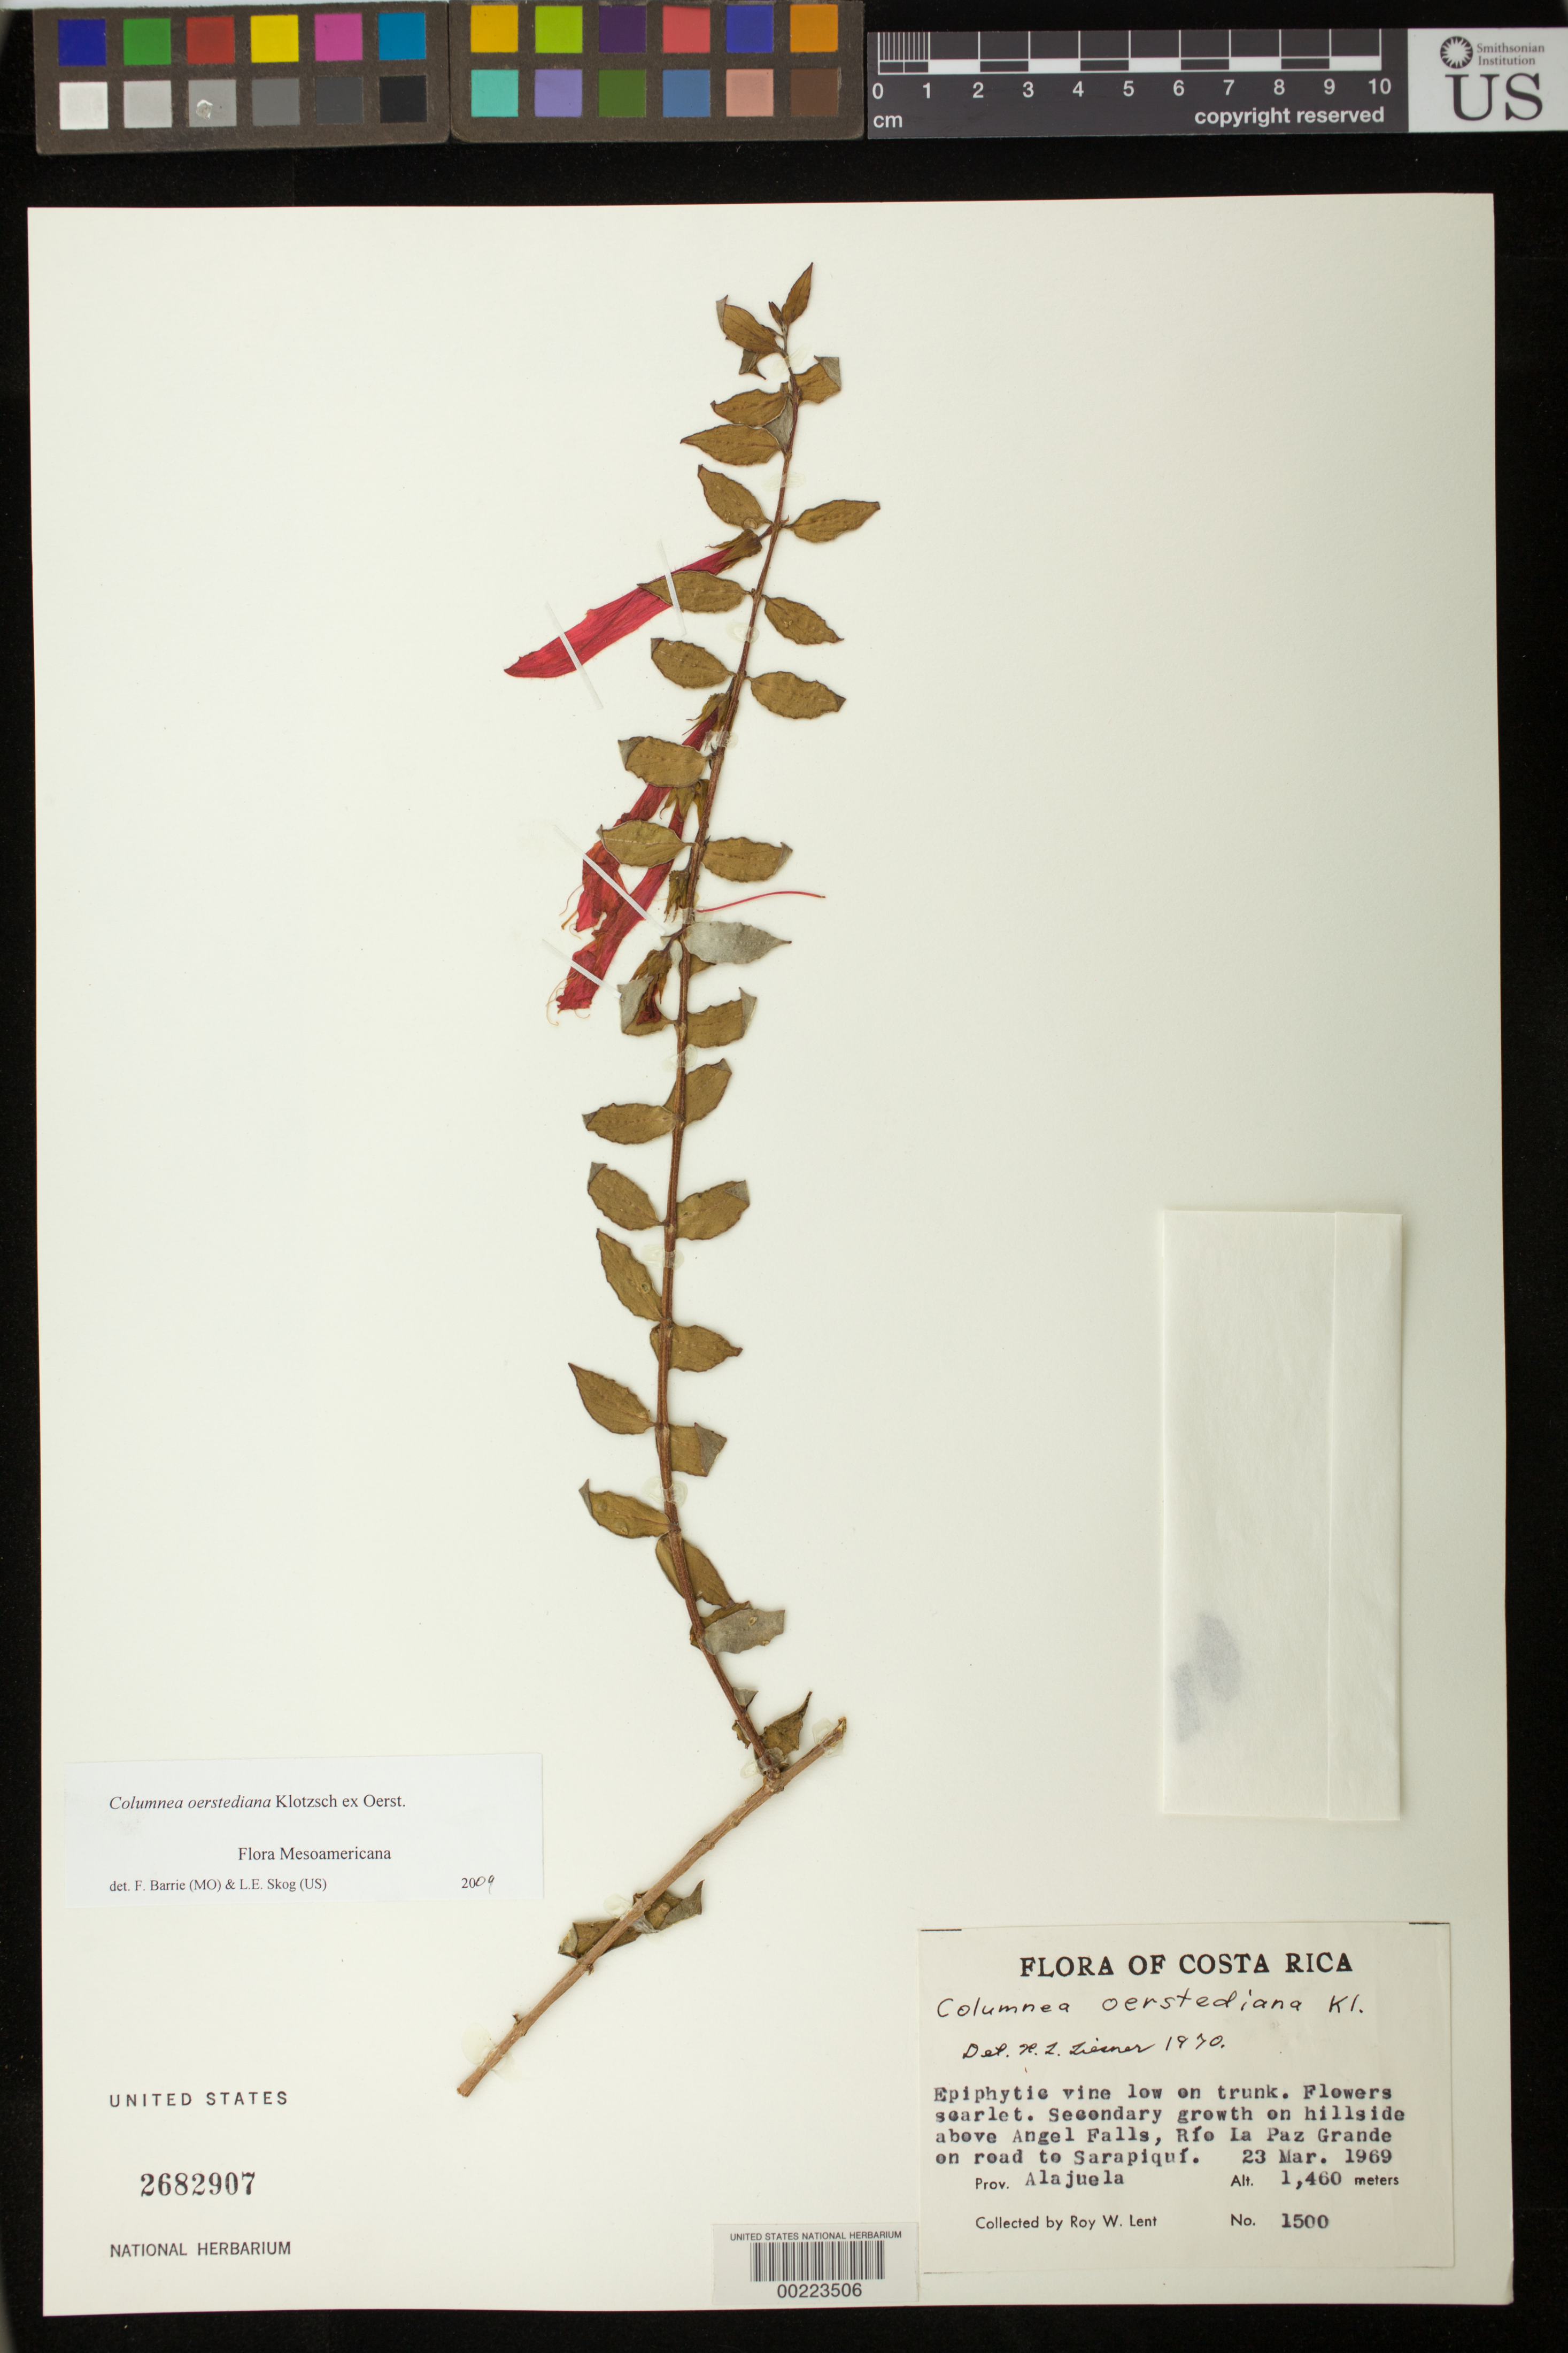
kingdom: Plantae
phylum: Tracheophyta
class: Magnoliopsida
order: Lamiales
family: Gesneriaceae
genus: Columnea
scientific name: Columnea oerstediana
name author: Klotzsch ex Oerst.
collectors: R. W. Lent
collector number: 1500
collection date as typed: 23 Mar 1969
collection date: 1969-03-23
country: Costa Rica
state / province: Alajuela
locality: Above Angel Falls, Rio La Paz Grande on road to Sarapiqui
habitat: Secondary growth on hillside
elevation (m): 1460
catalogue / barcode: US 2692907